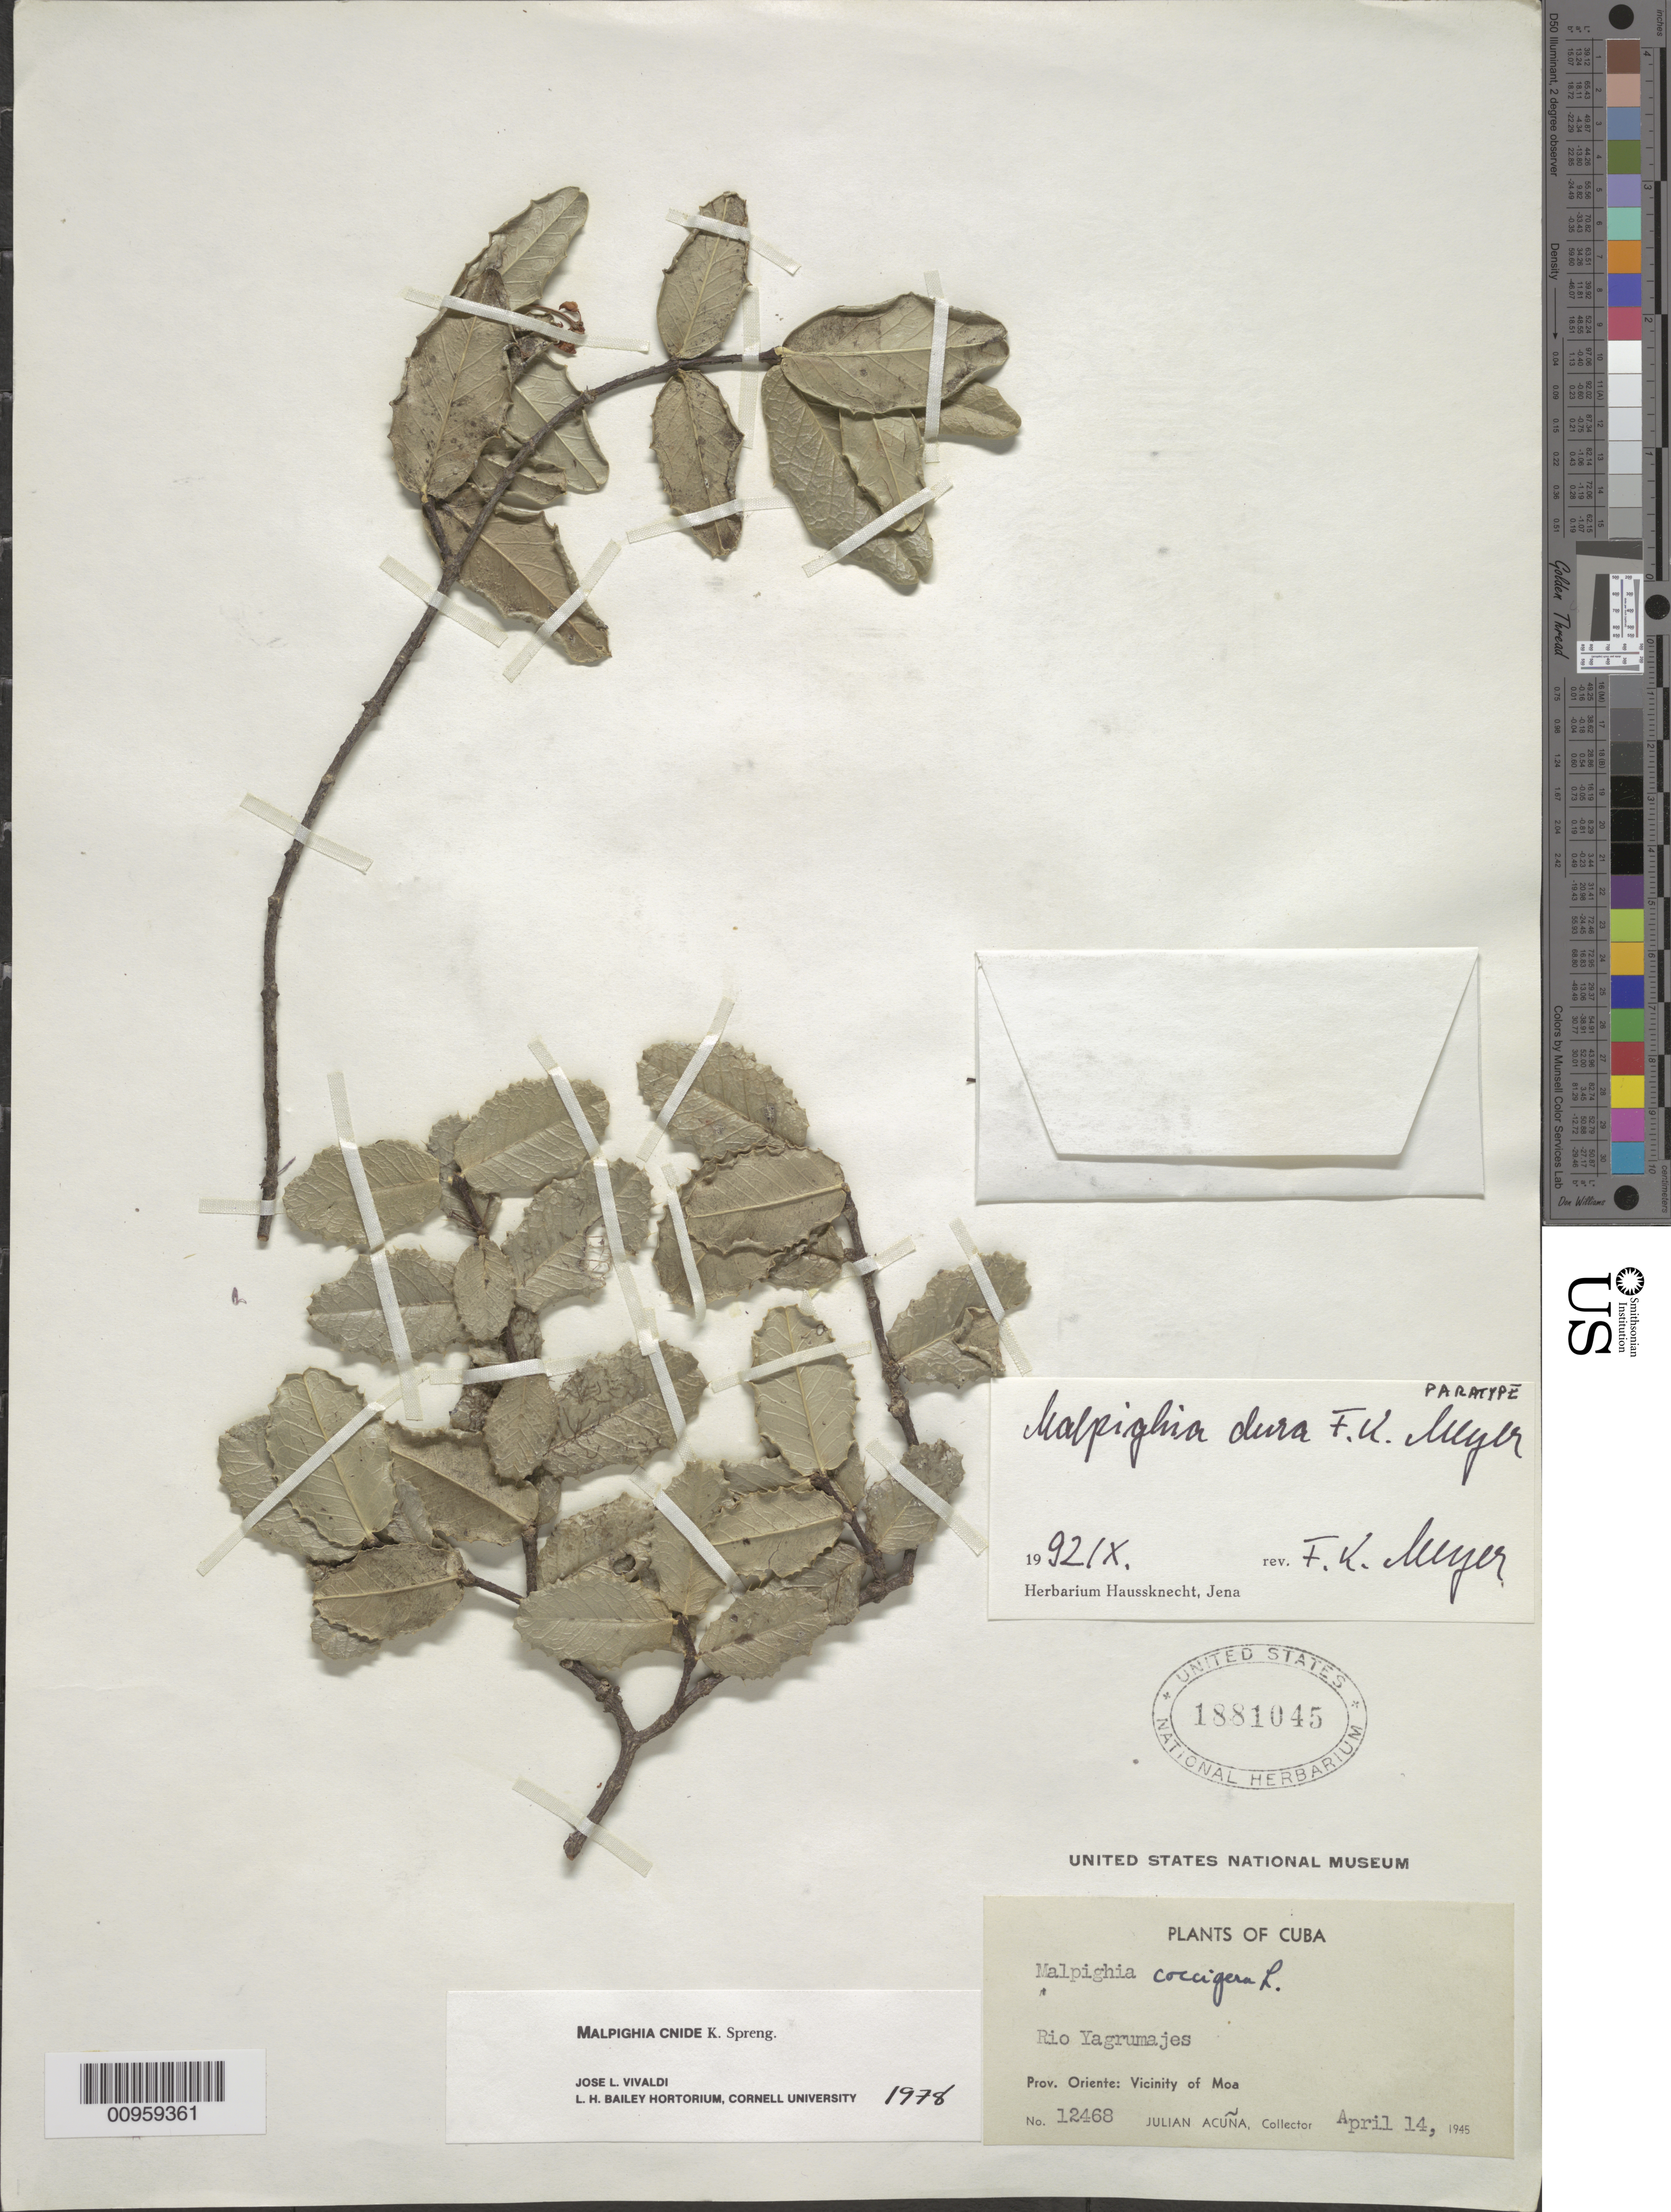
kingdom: Plantae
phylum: Tracheophyta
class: Magnoliopsida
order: Malpighiales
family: Malpighiaceae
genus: Malpighia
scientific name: Malpighia dura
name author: F.K. Mey.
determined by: Meyer, F. K.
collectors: J. Acuña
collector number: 12468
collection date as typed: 14 Apr 1945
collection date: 1945-04-14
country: Cuba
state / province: Holguín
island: Cuba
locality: Vicinity of Moa [Oriente], Rio Yagrumajes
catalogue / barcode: US 1881045